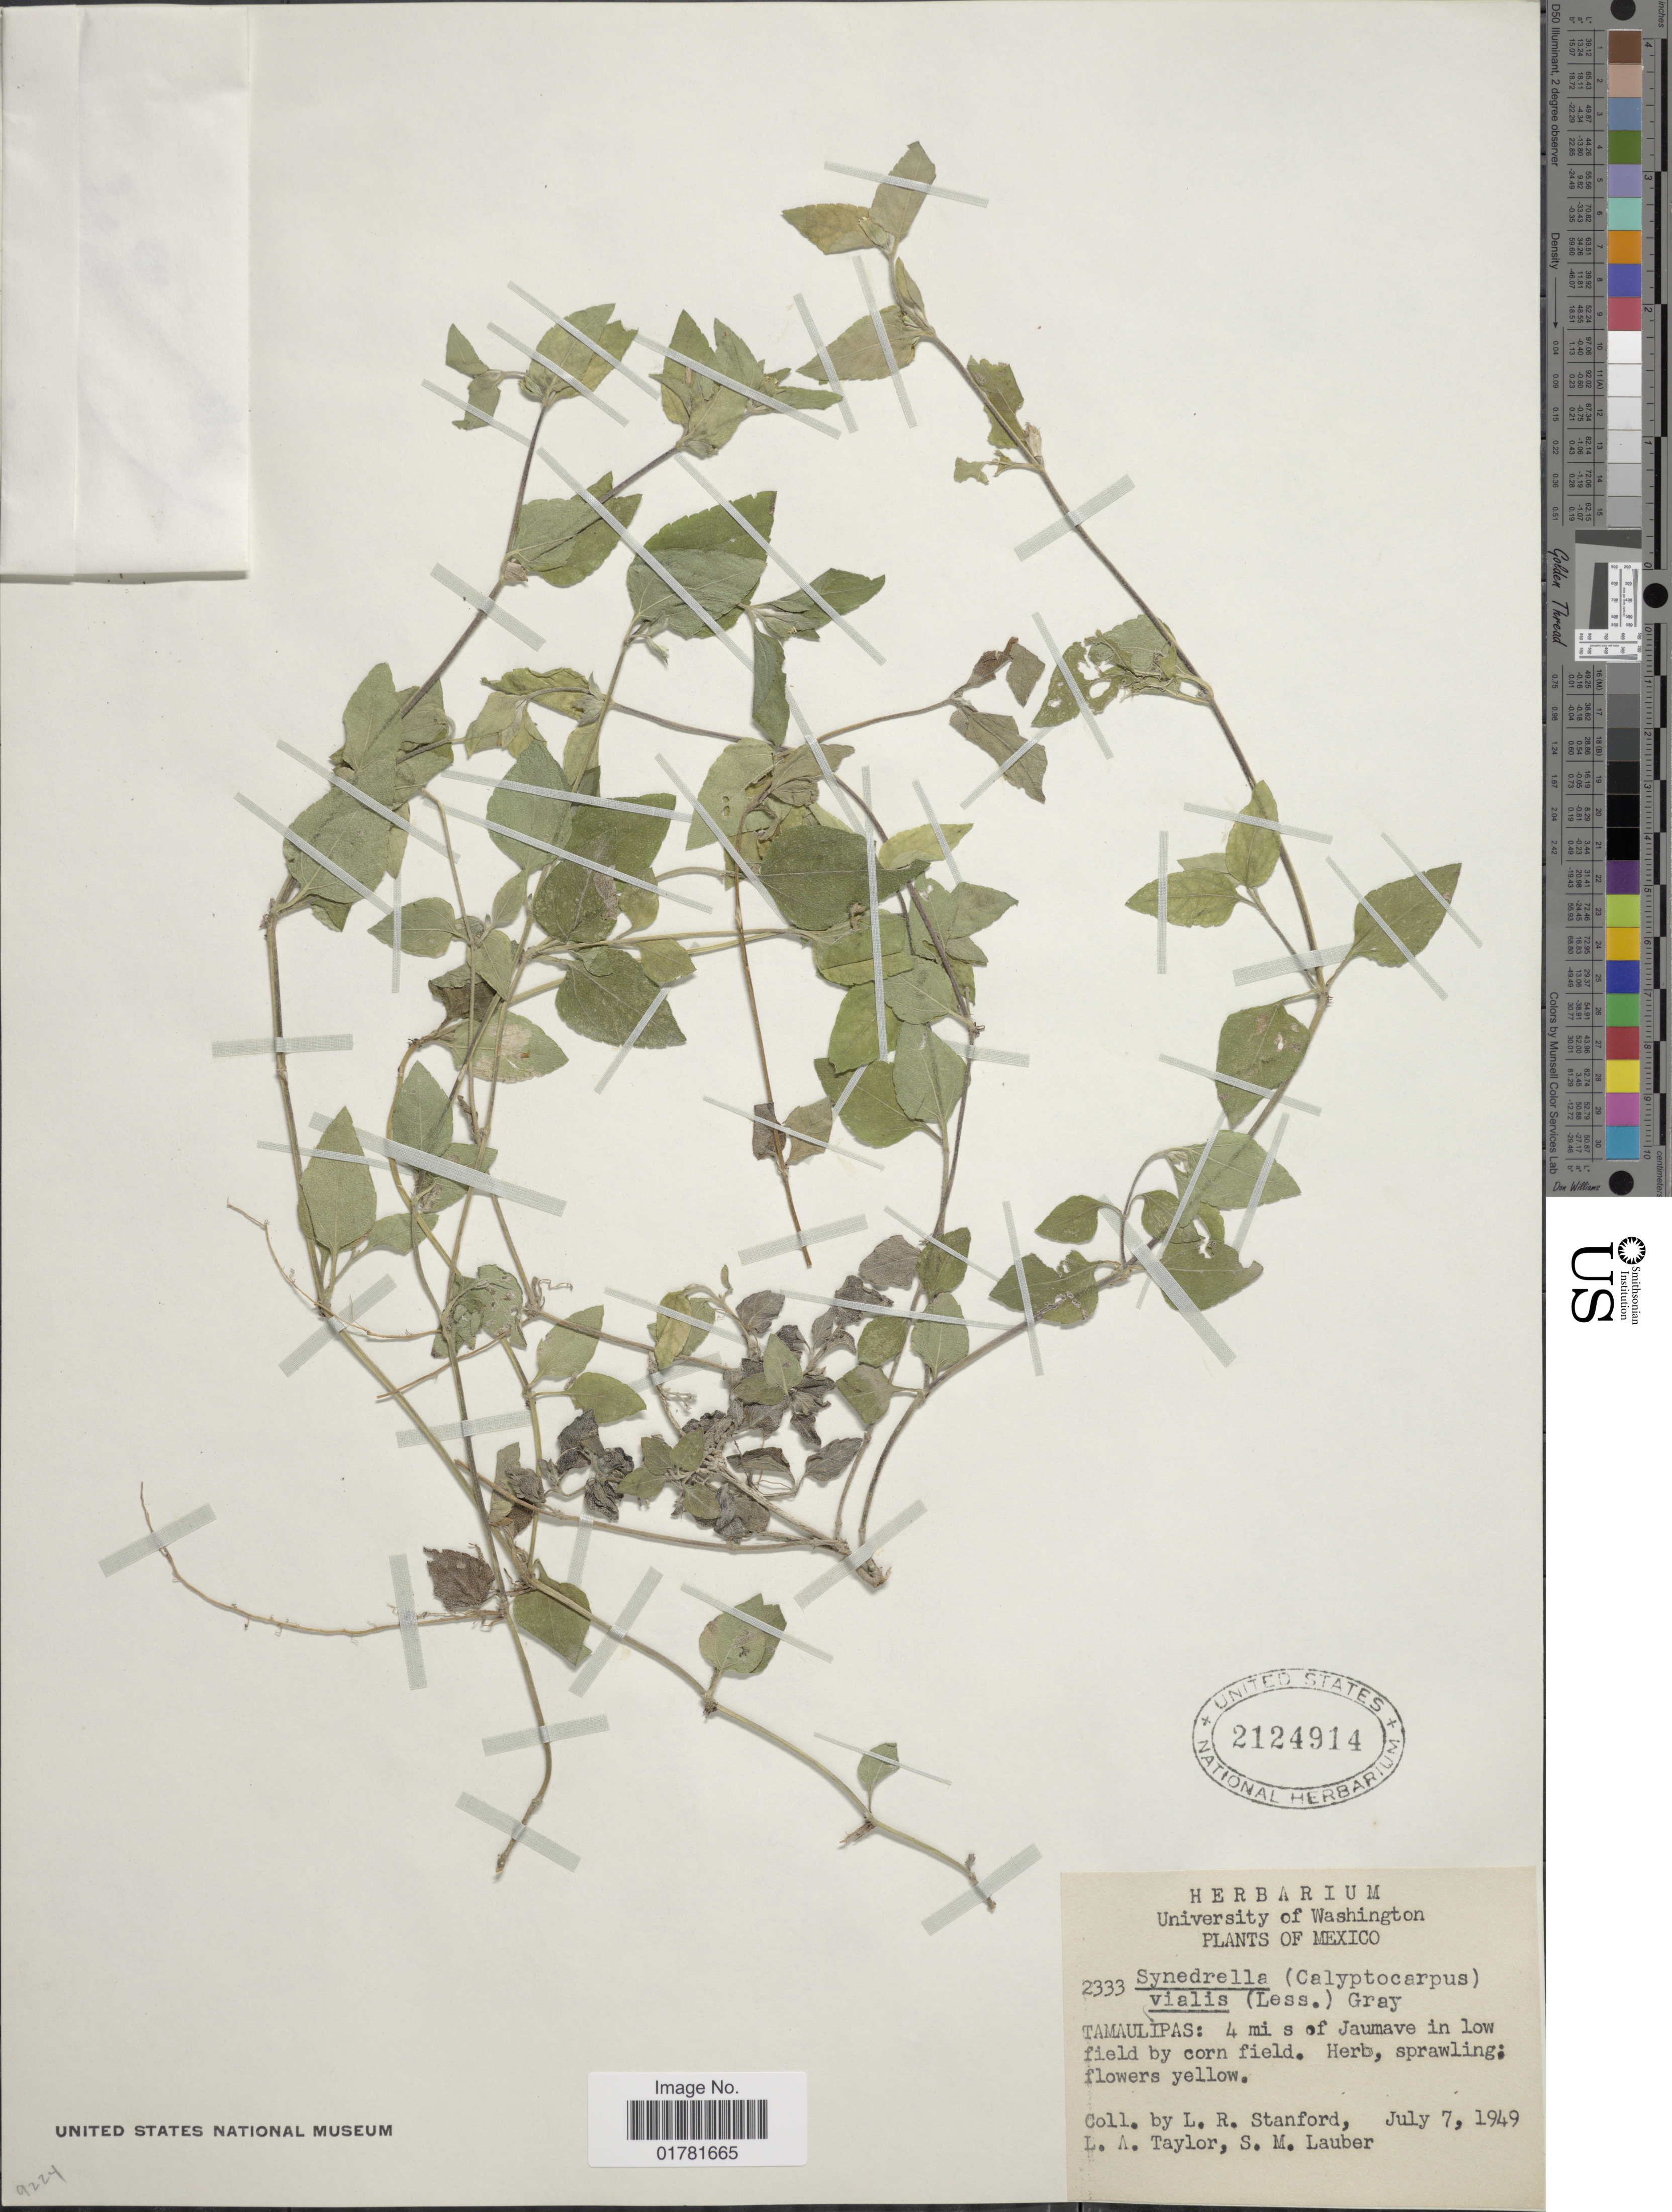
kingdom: Plantae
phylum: Tracheophyta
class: Magnoliopsida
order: Asterales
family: Asteraceae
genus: Calyptocarpus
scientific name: Calyptocarpus vialis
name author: Less.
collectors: L. R. Stanford, L. A. Taylor & S. M. Lauber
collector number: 2333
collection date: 1949-07-07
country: Mexico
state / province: Tamaulipas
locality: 4 mi s of Jaumave in low field by corn field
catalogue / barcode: US 2124914